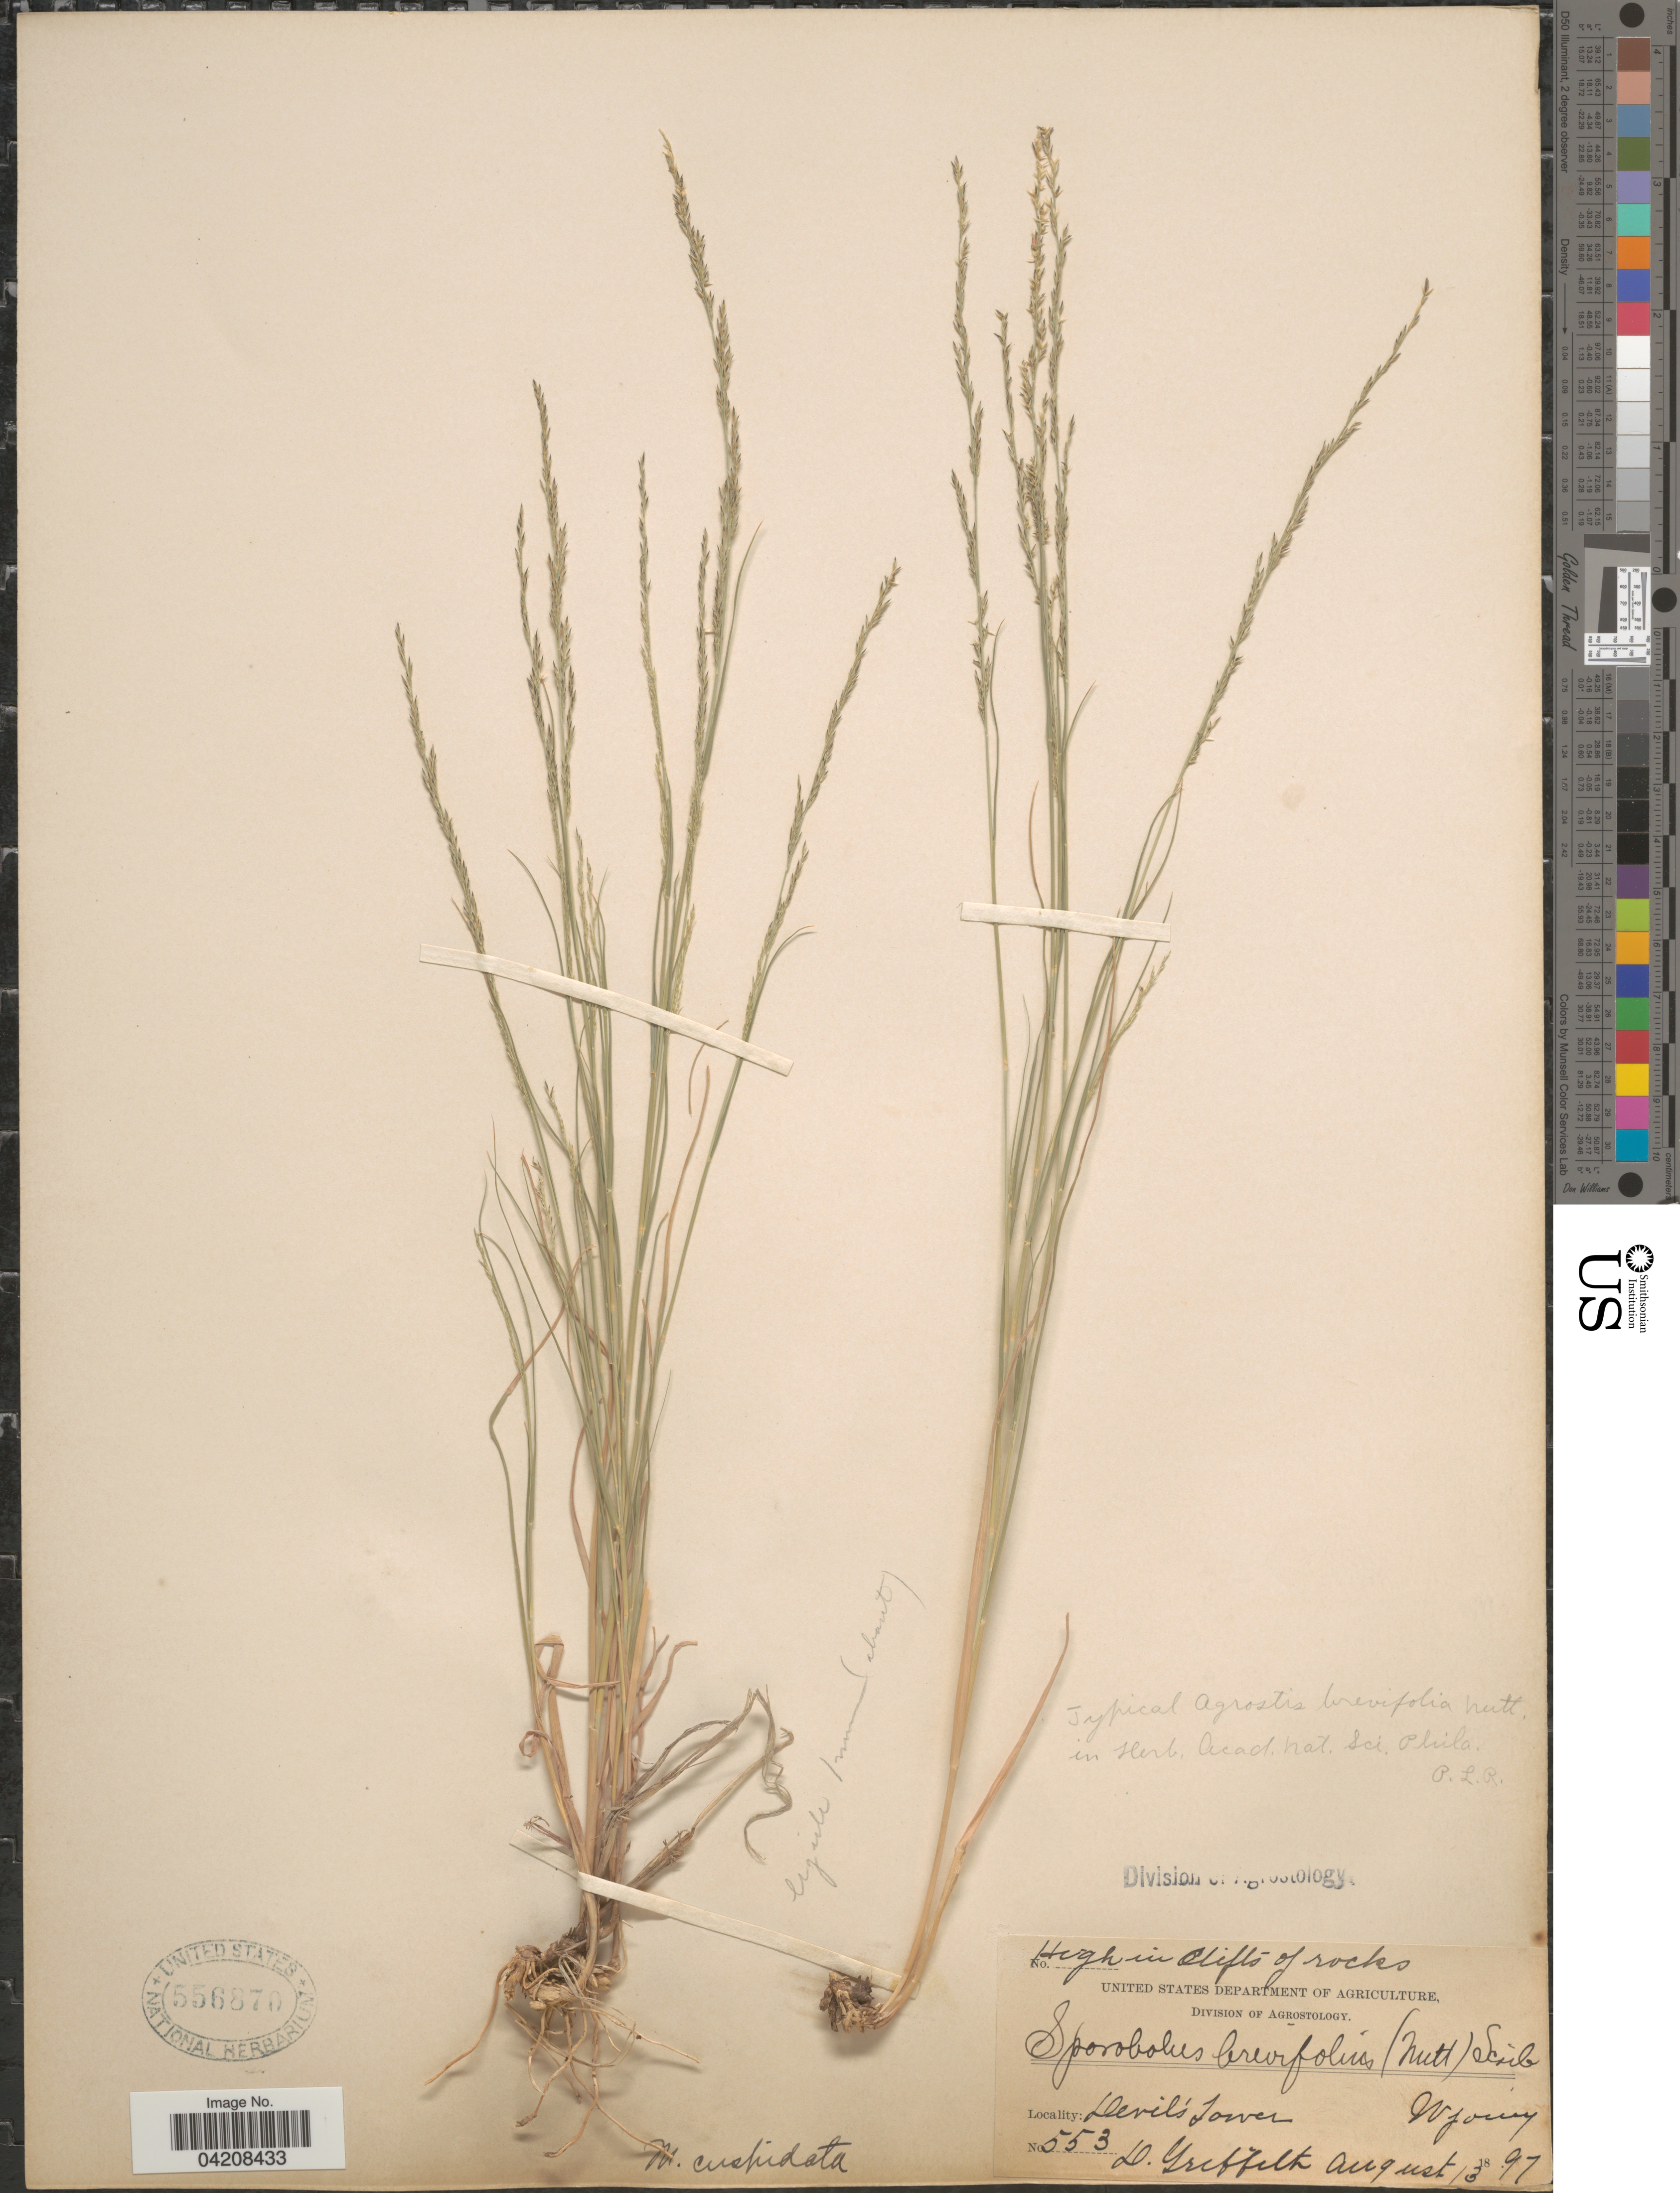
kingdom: Plantae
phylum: Tracheophyta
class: Liliopsida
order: Poales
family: Poaceae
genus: Muhlenbergia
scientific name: Muhlenbergia cuspidata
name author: (Torr. ex Hook.) Rydb.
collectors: D. Griffiths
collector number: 553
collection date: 1897-08-13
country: United States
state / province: Wyoming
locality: Devil's Tower.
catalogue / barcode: US 556870